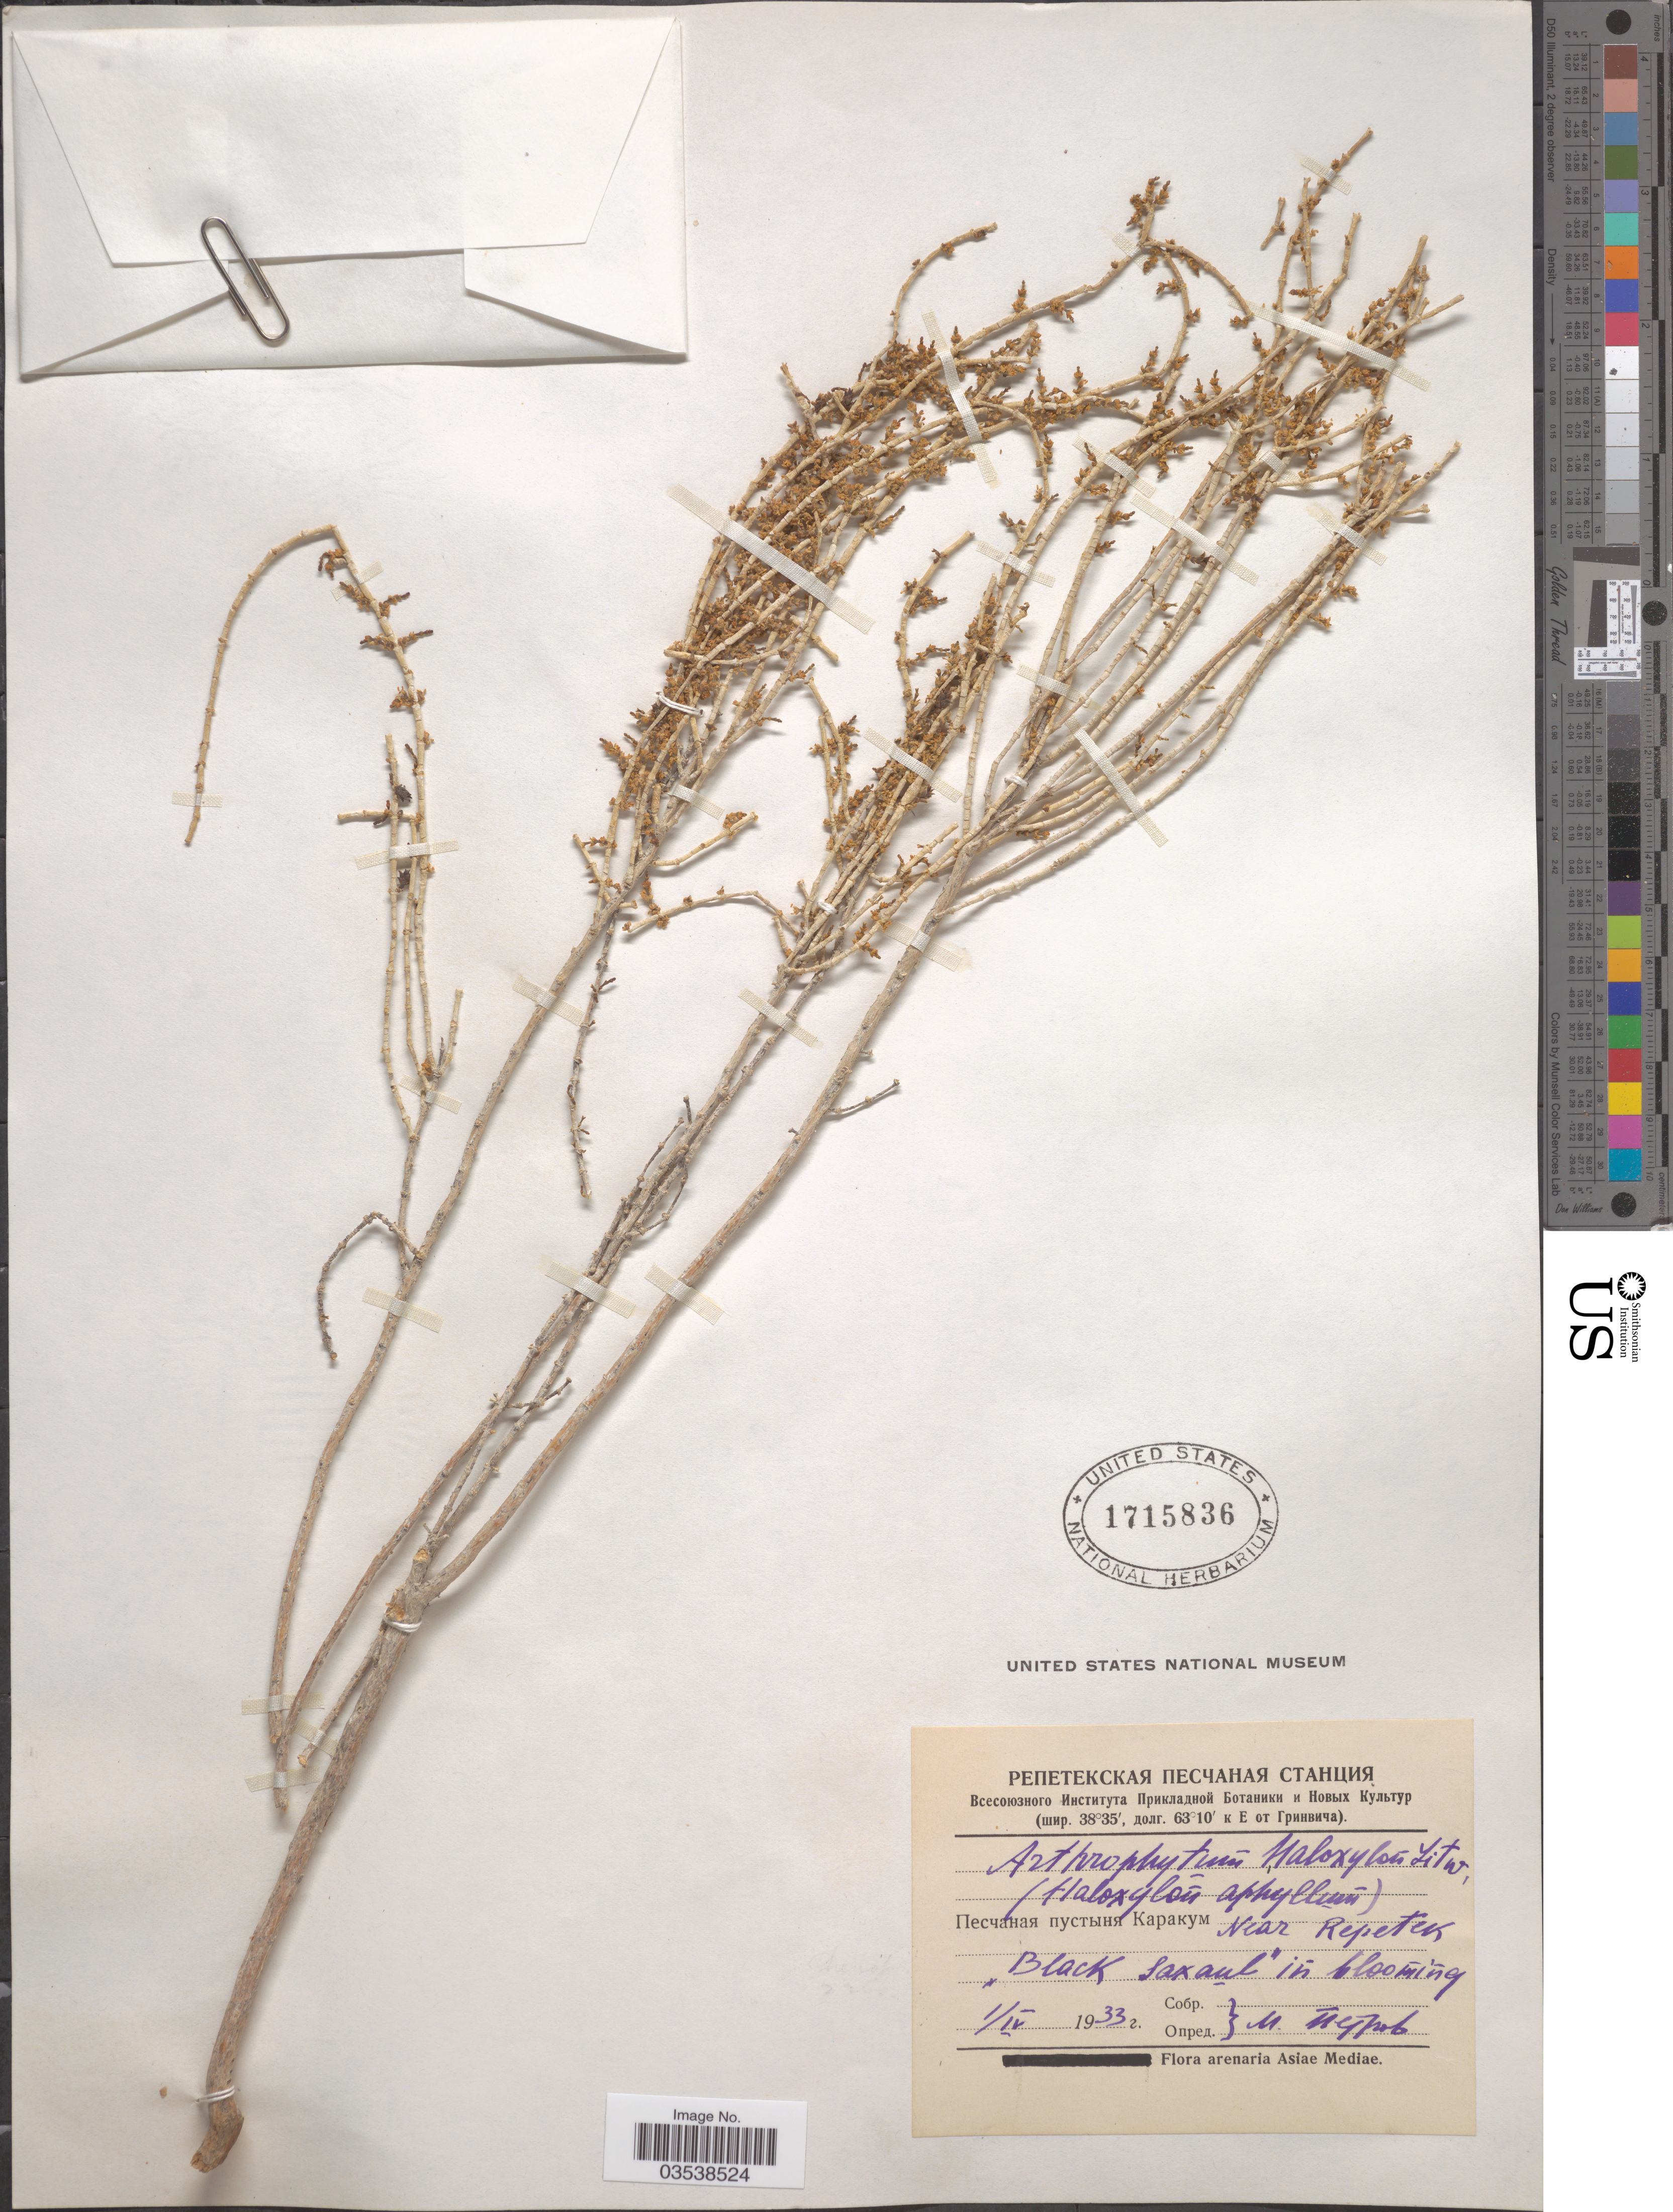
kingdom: Plantae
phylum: Tracheophyta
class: Magnoliopsida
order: Caryophyllales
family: Amaranthaceae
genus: Haloxylon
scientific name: Haloxylon ammodendron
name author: (C.A. Mey.) Bunge ex Fenzl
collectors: M. Petrov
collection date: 1933-04-01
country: Turkmenistan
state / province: Lebap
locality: near Repetek Station, Karakum Desert.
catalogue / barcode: US 1715836